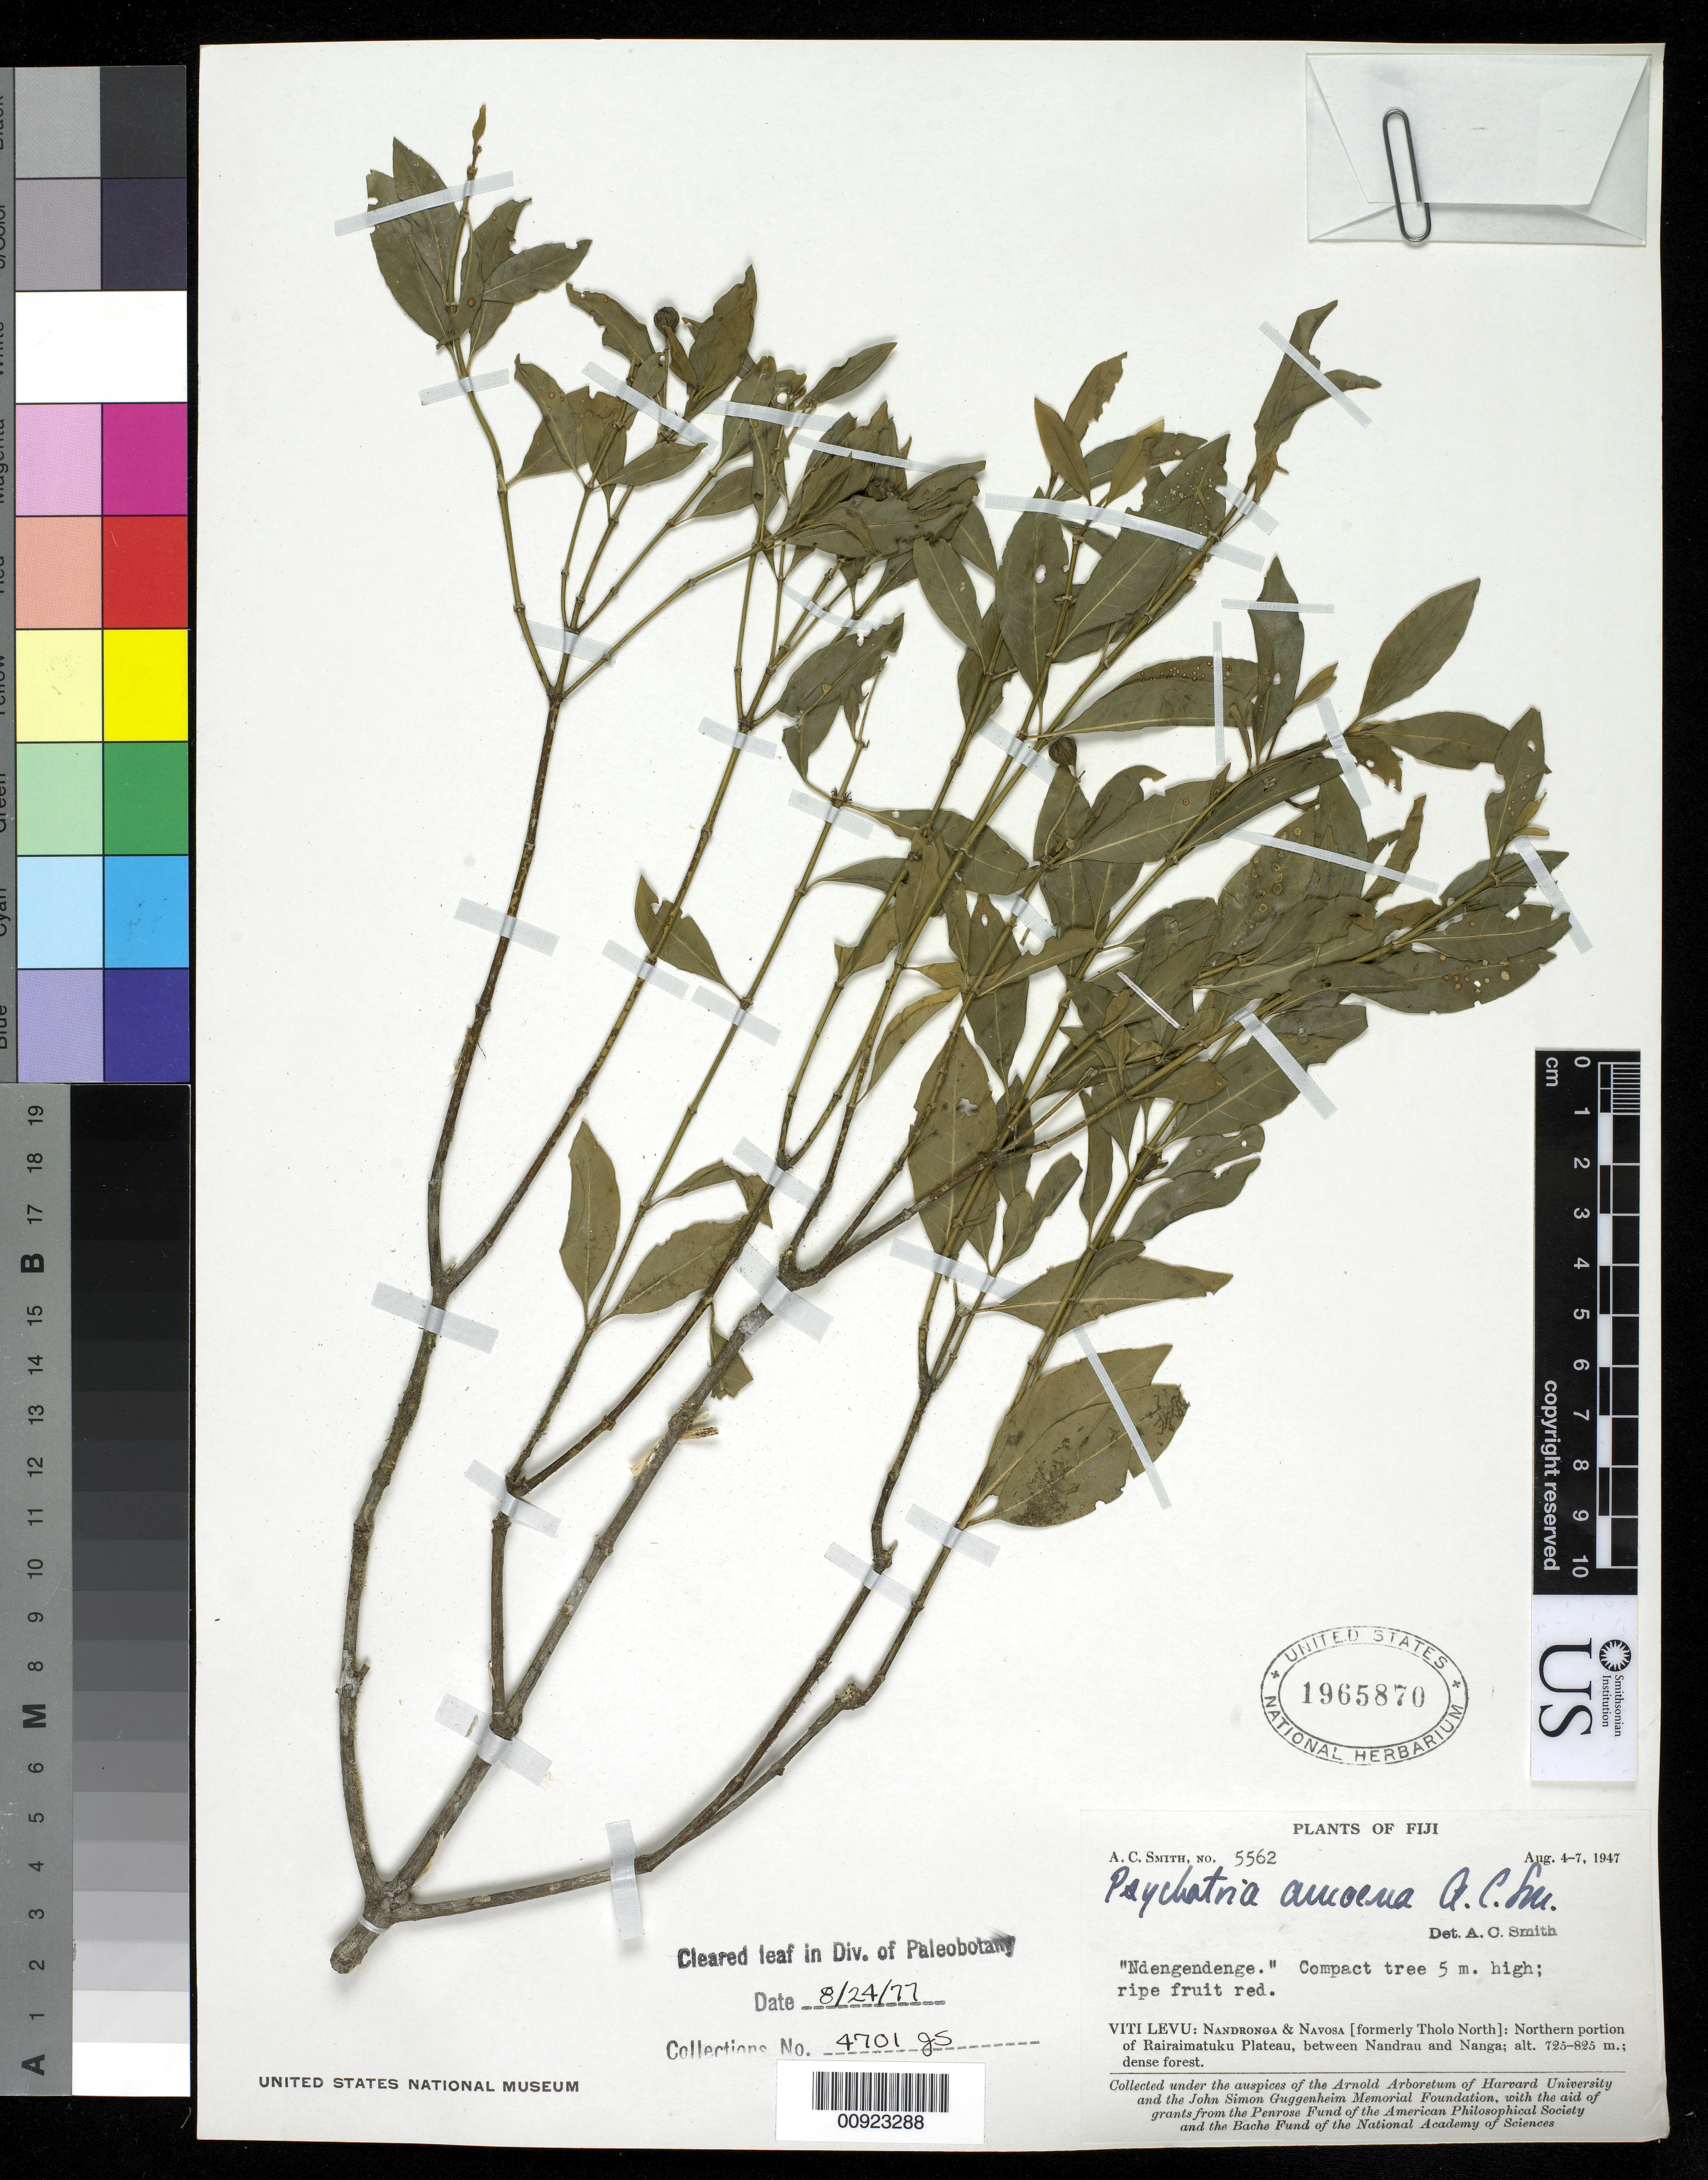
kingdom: Plantae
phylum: Tracheophyta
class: Magnoliopsida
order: Gentianales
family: Rubiaceae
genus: Psychotria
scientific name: Psychotria amoena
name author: A.C. Sm.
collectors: C. A. Smith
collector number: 5562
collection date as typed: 04 Aug 1947 to 07 Aug 1947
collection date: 1947-08-04/1947-08-07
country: Fiji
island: Viti Levu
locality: Nandronga and Navosa (formerly Tholo North): Northern portion of Rairaimatuku Plateau, between Nandrau and Nanga.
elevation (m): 725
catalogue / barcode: US 1965870